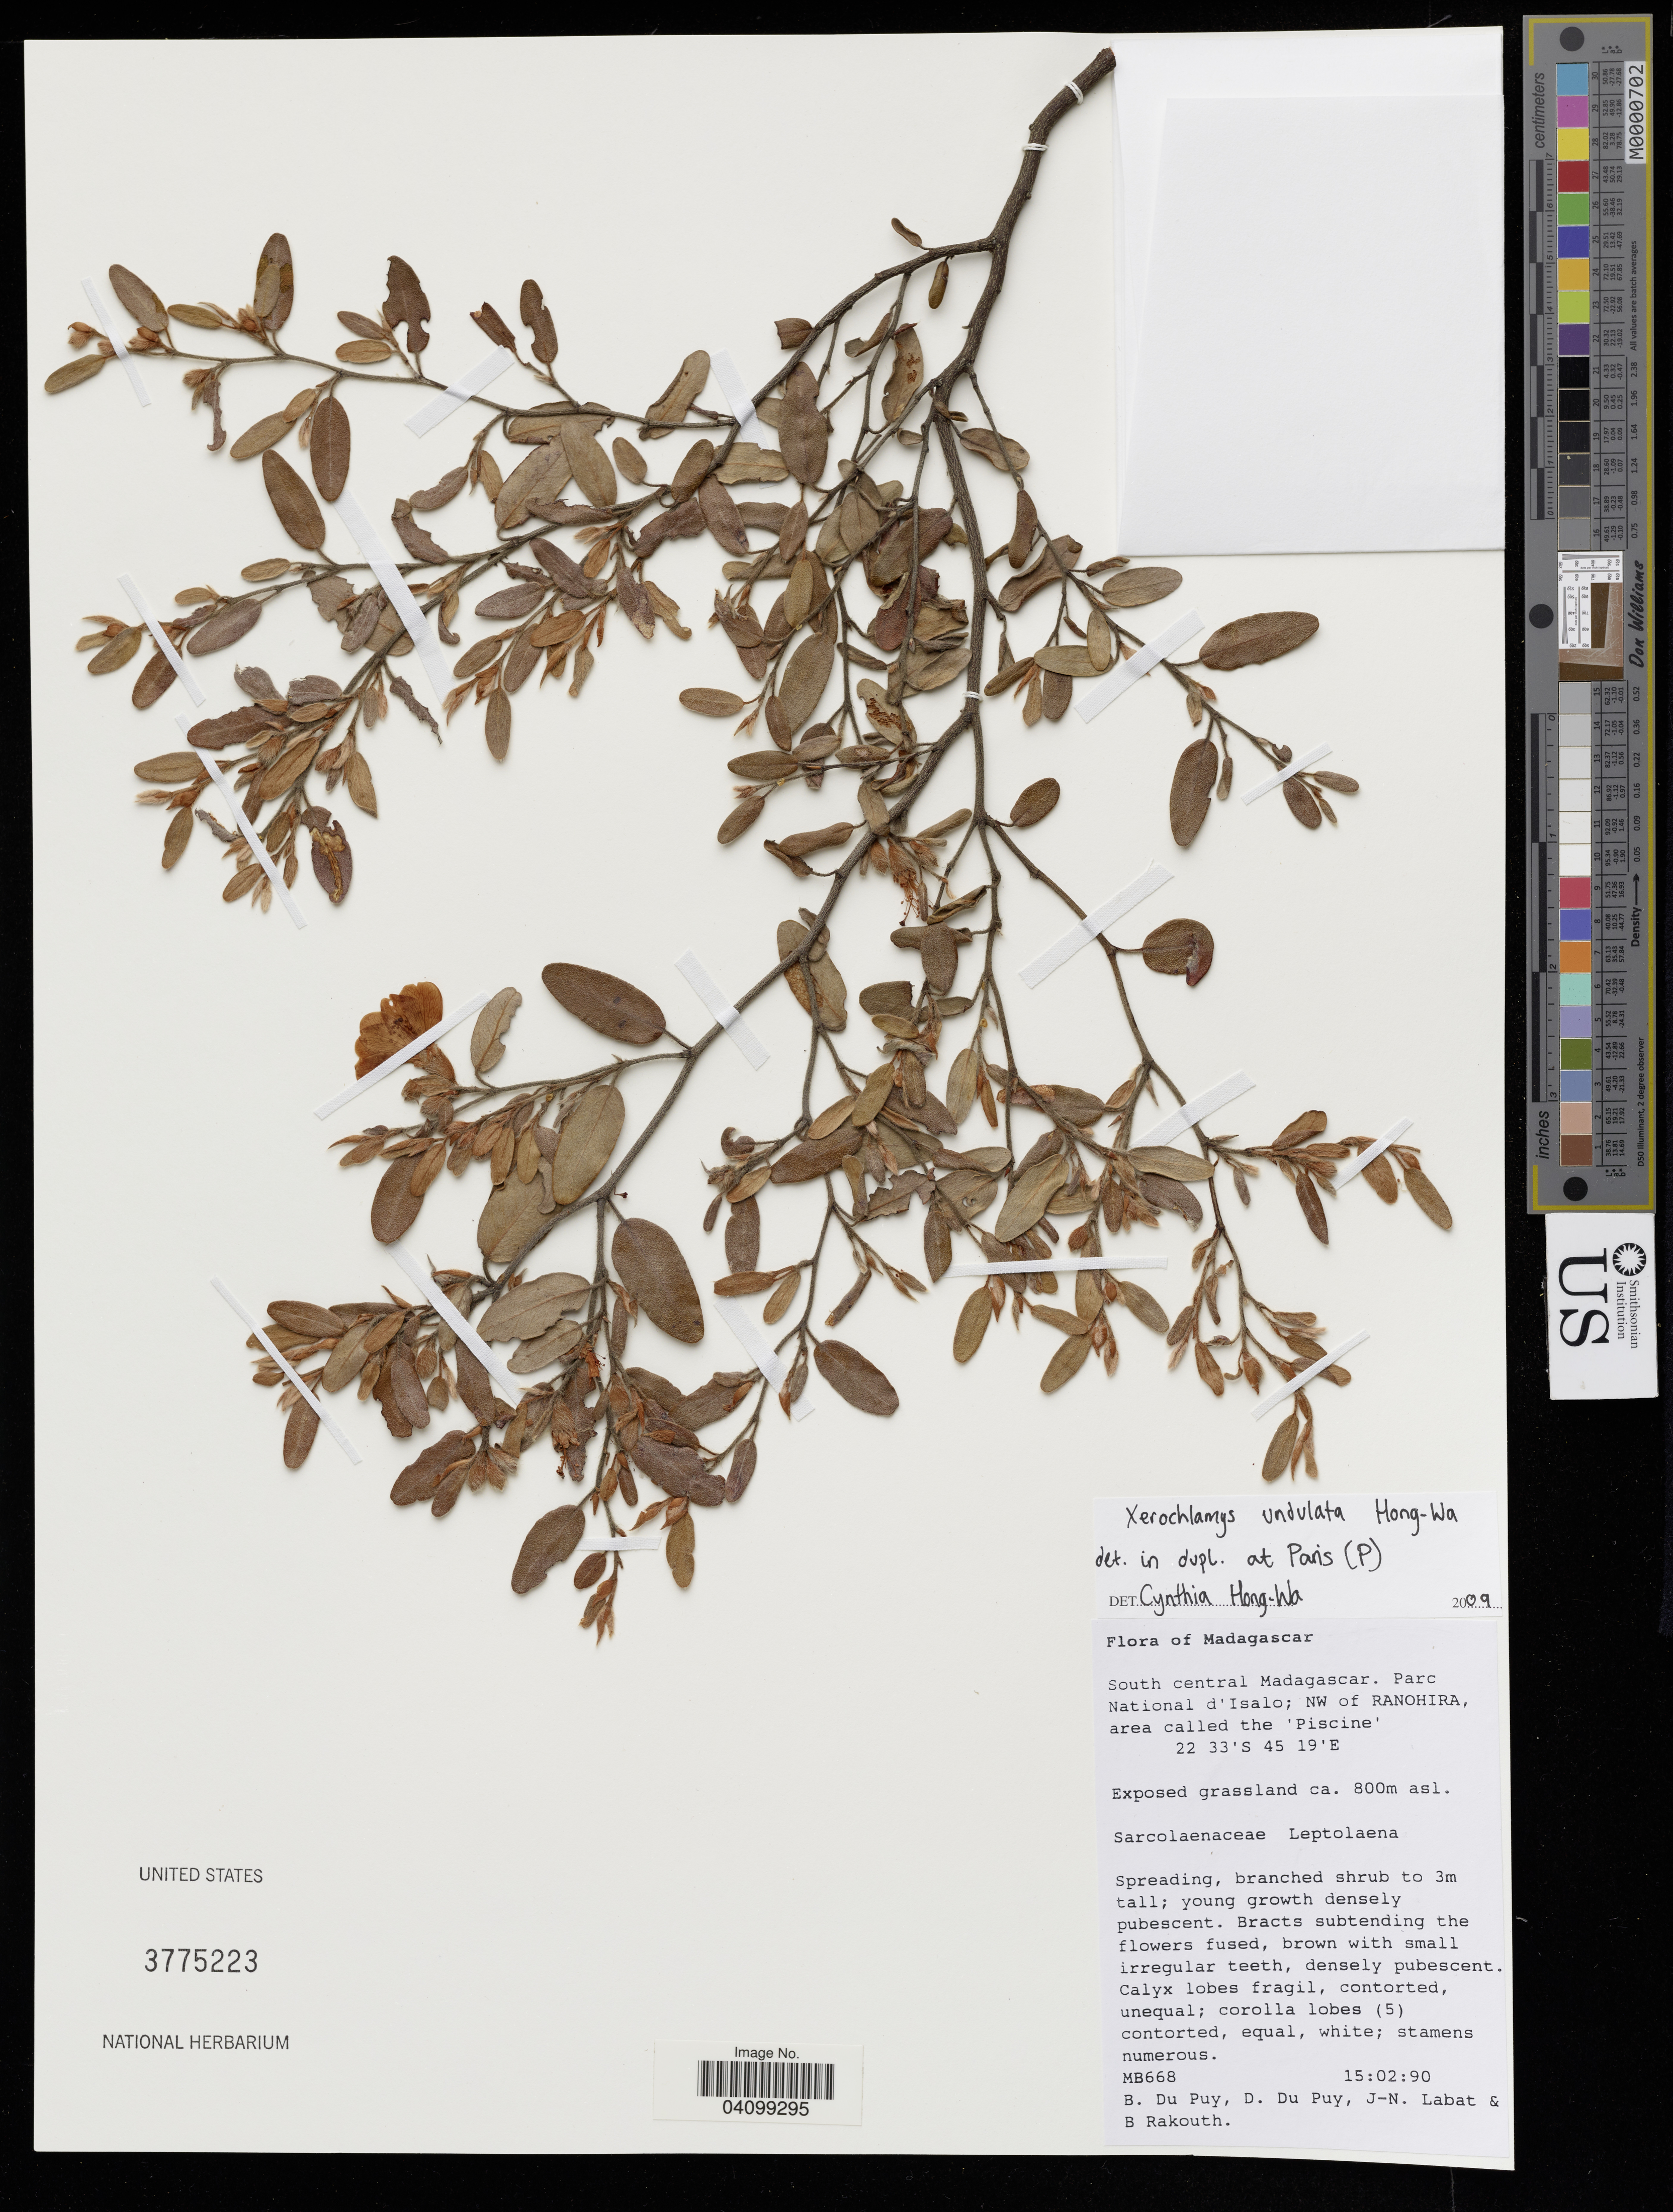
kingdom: Plantae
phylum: Tracheophyta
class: Magnoliopsida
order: Malvales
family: Sarcolaenaceae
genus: Xerochlamys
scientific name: Xerochlamys undulata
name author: Hong-Wa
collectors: B. Du Puy, D. Du Puy & J.-N. Labat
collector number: MB668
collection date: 1990-02-15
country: Madagascar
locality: South central Madagascar. Parc National d'Isalo; NW of Ranohira, area called the 'Piscine'.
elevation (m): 800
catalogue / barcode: US 3775223